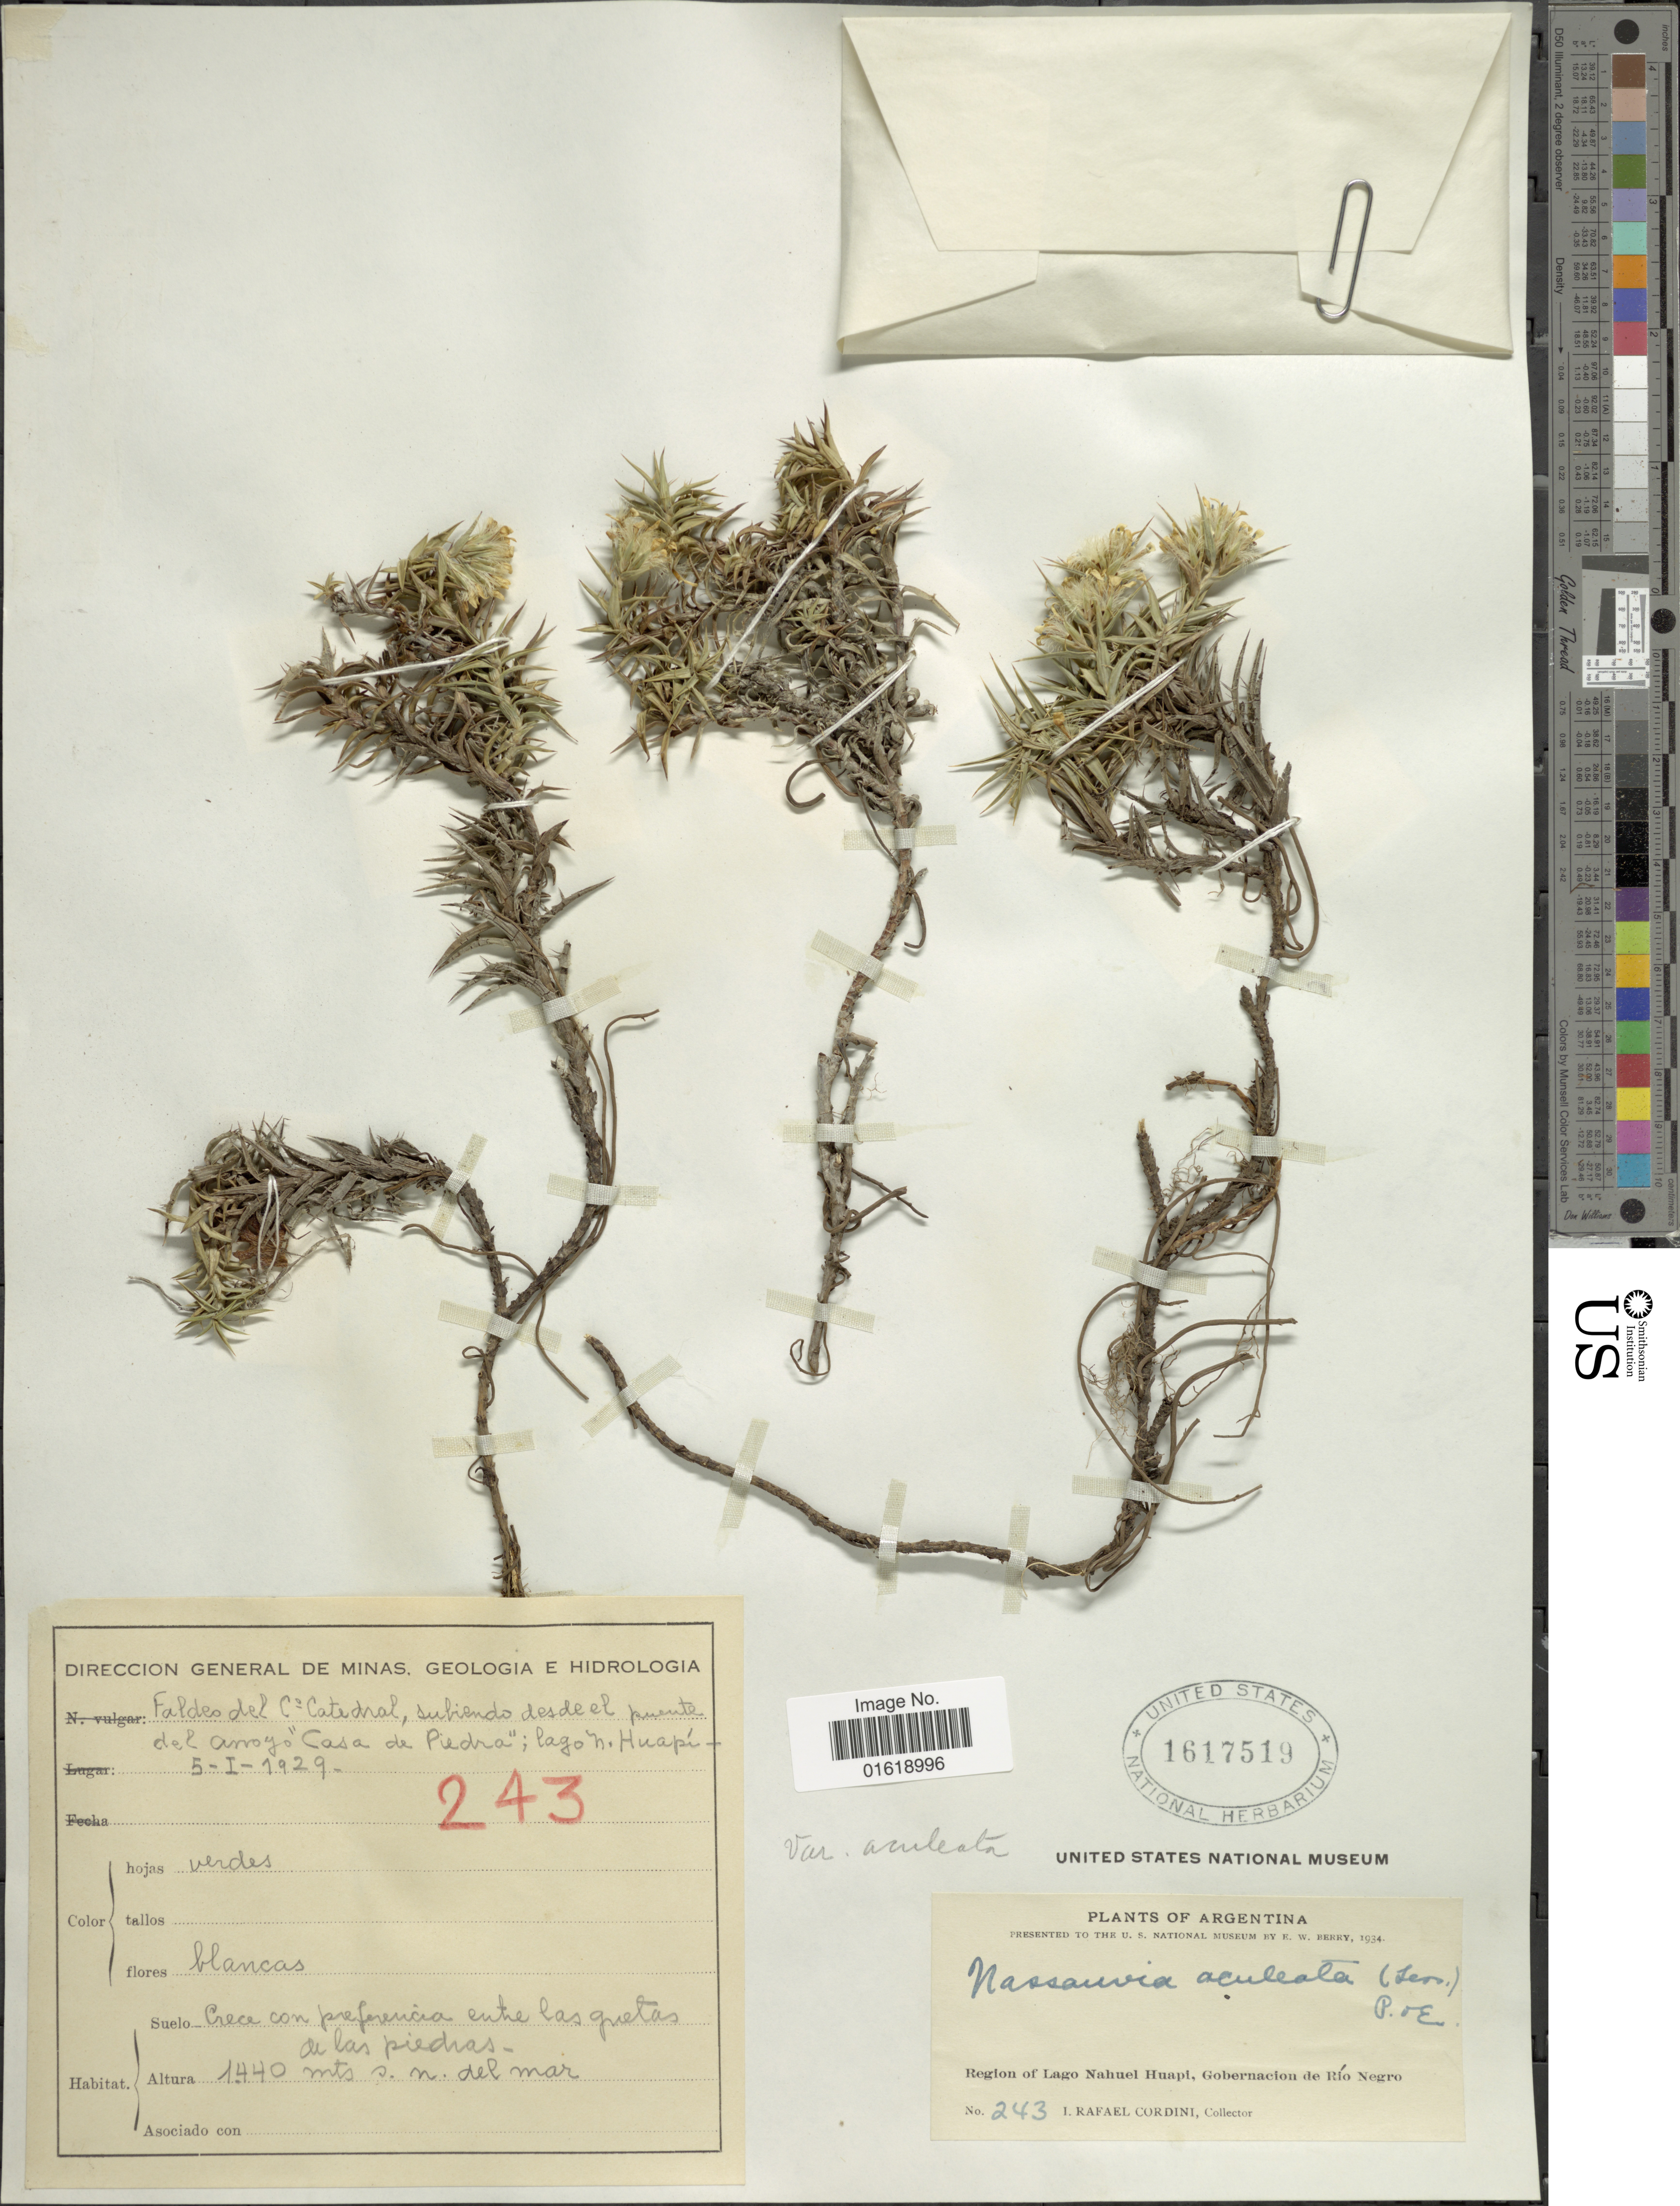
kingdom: Plantae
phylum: Tracheophyta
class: Magnoliopsida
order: Asterales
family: Asteraceae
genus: Nassauvia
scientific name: Nassauvia aculeata var. aculeata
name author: (Less.) Poepp. & Endl.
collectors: I. Cordini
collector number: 243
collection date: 1929-01-05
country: Argentina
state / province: Rio Negro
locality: Region of Lago Nahuel Huapi, Gobernacion de Río Negro. Faldes del Co. Catedral, subiendo desde el puente del Arroyo "Casa de Piedra"; lago N. Huapí.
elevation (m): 1440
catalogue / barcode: US 1617519